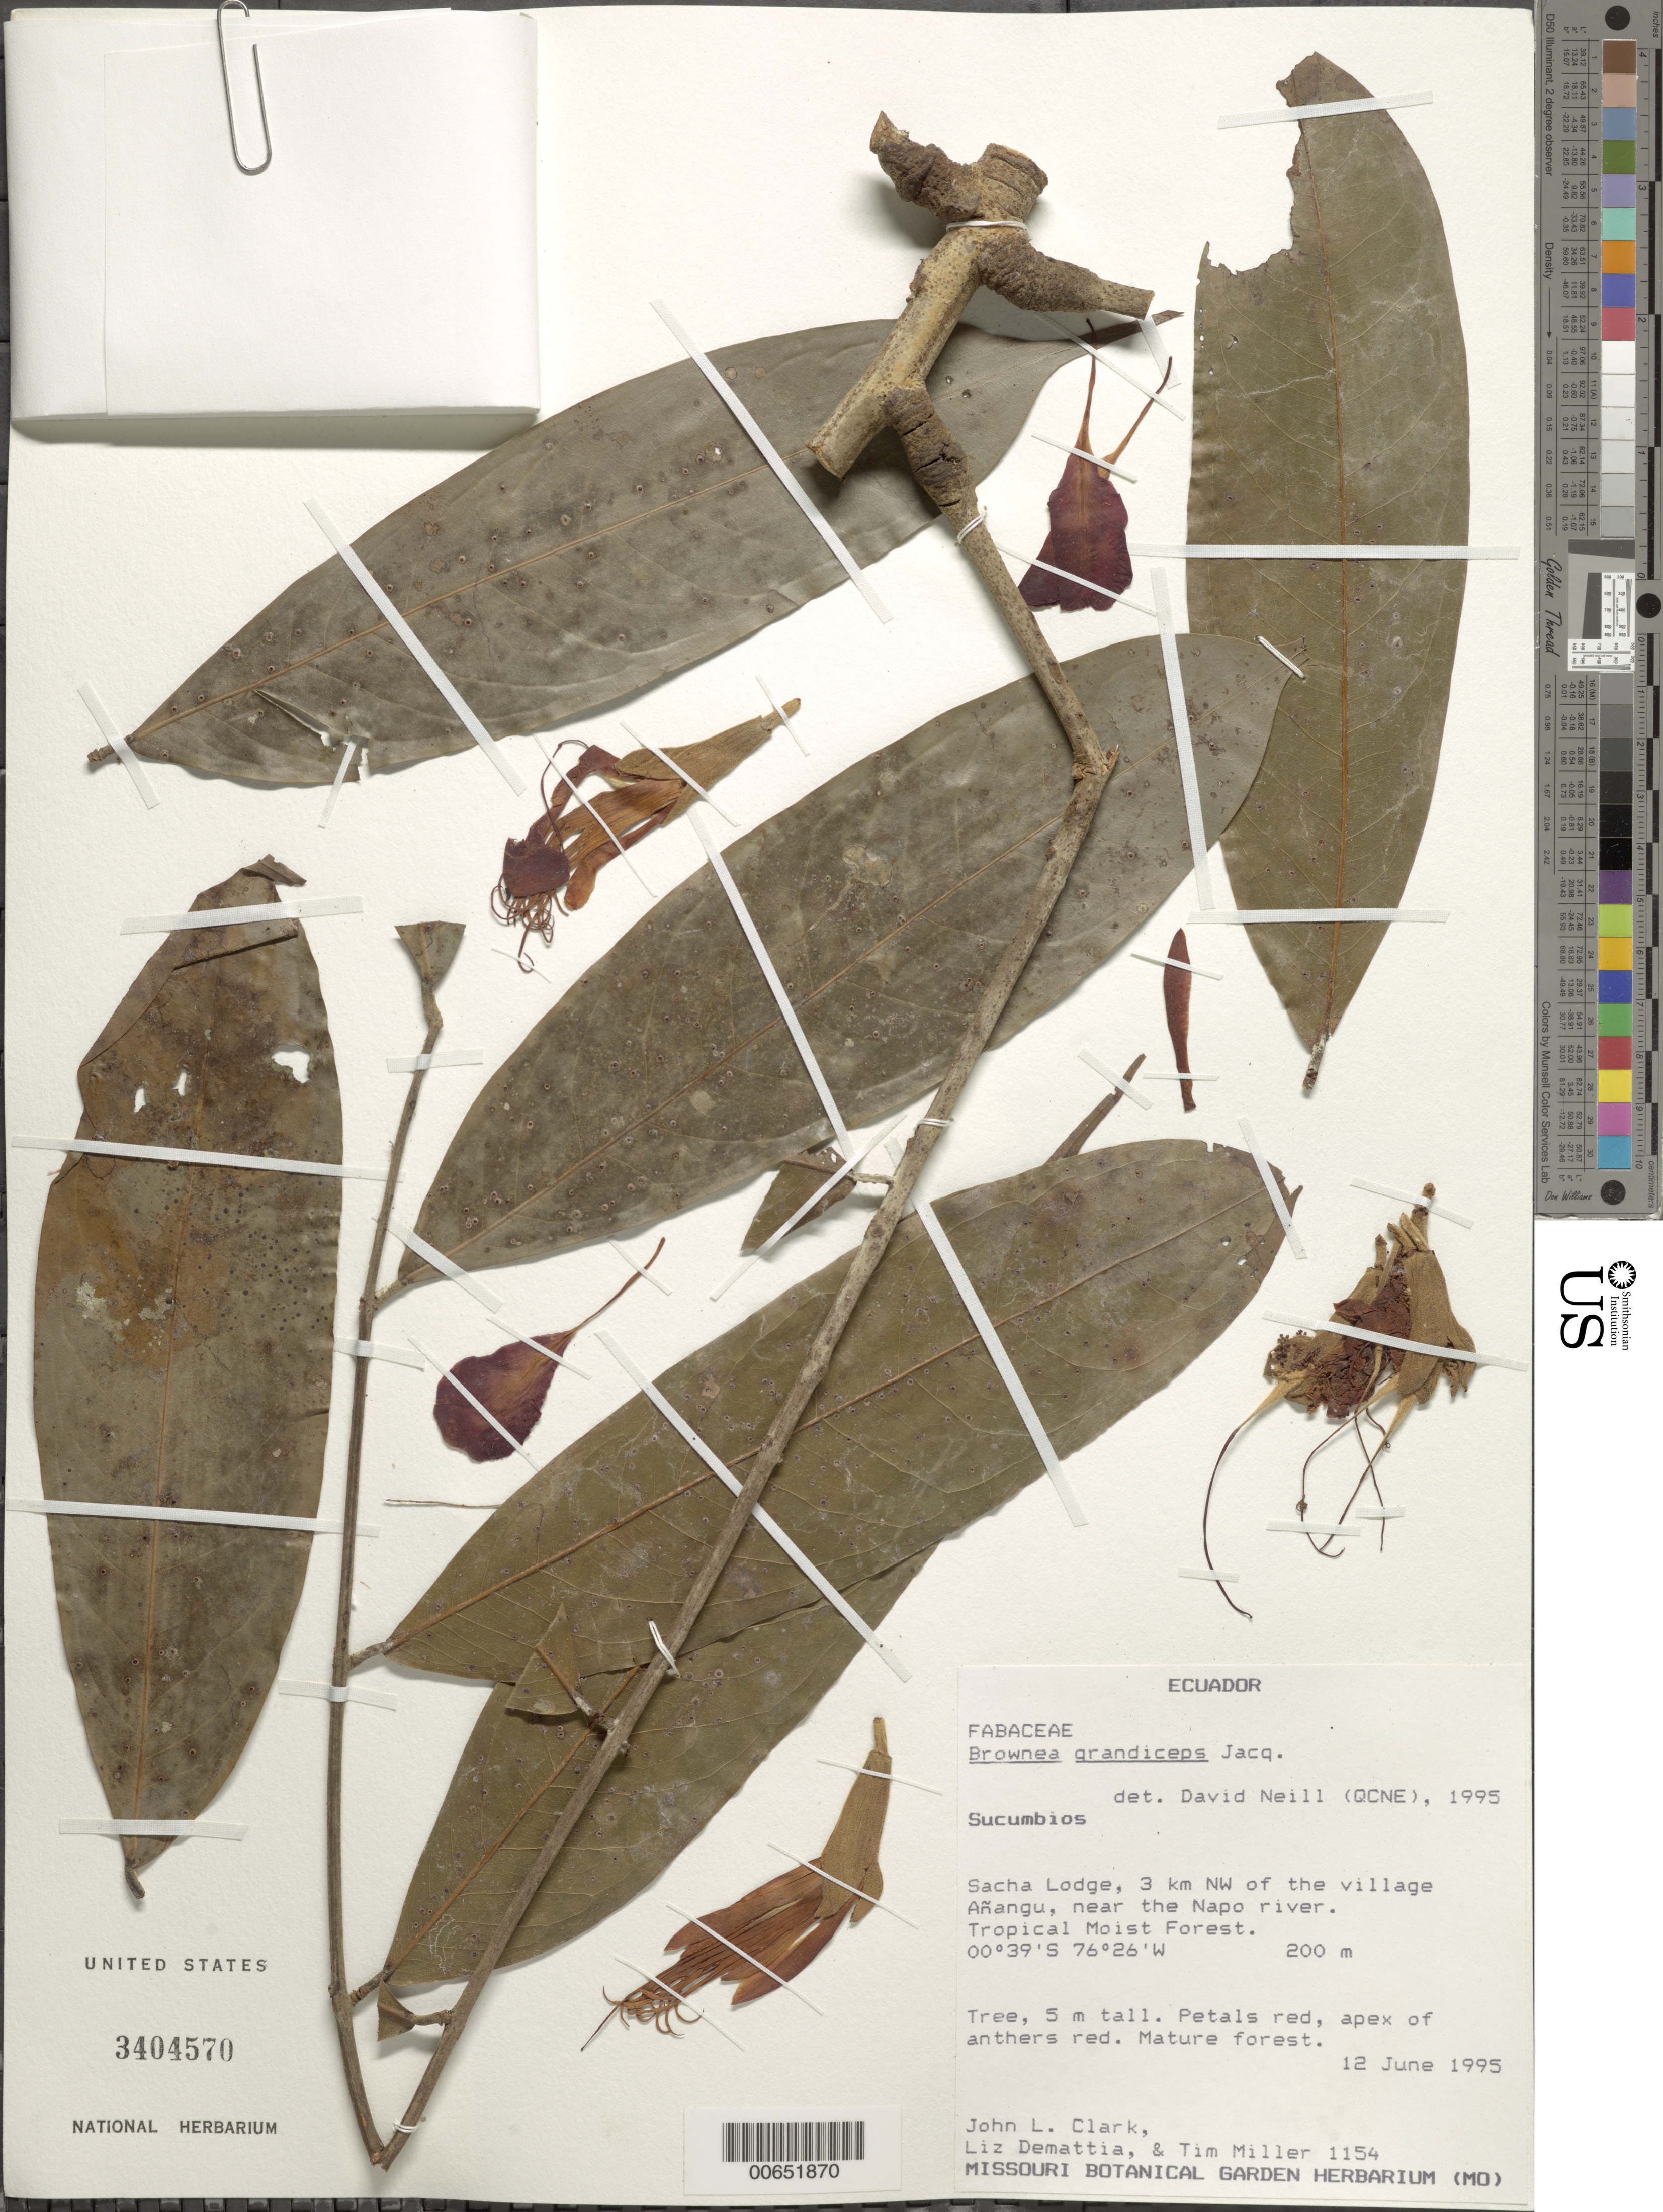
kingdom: Plantae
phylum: Tracheophyta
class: Magnoliopsida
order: Fabales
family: Fabaceae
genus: Brownea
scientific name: Brownea grandiceps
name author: Jacq.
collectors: J. L. Clark, L. Demattia & T. Miller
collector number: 1154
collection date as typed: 12 Jun 1995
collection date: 1995-06-12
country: Ecuador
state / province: Sucumbíos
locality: Sacha Lodge, 3 km NW of the village Añangu, near the Napo River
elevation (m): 200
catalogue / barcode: US 3404570